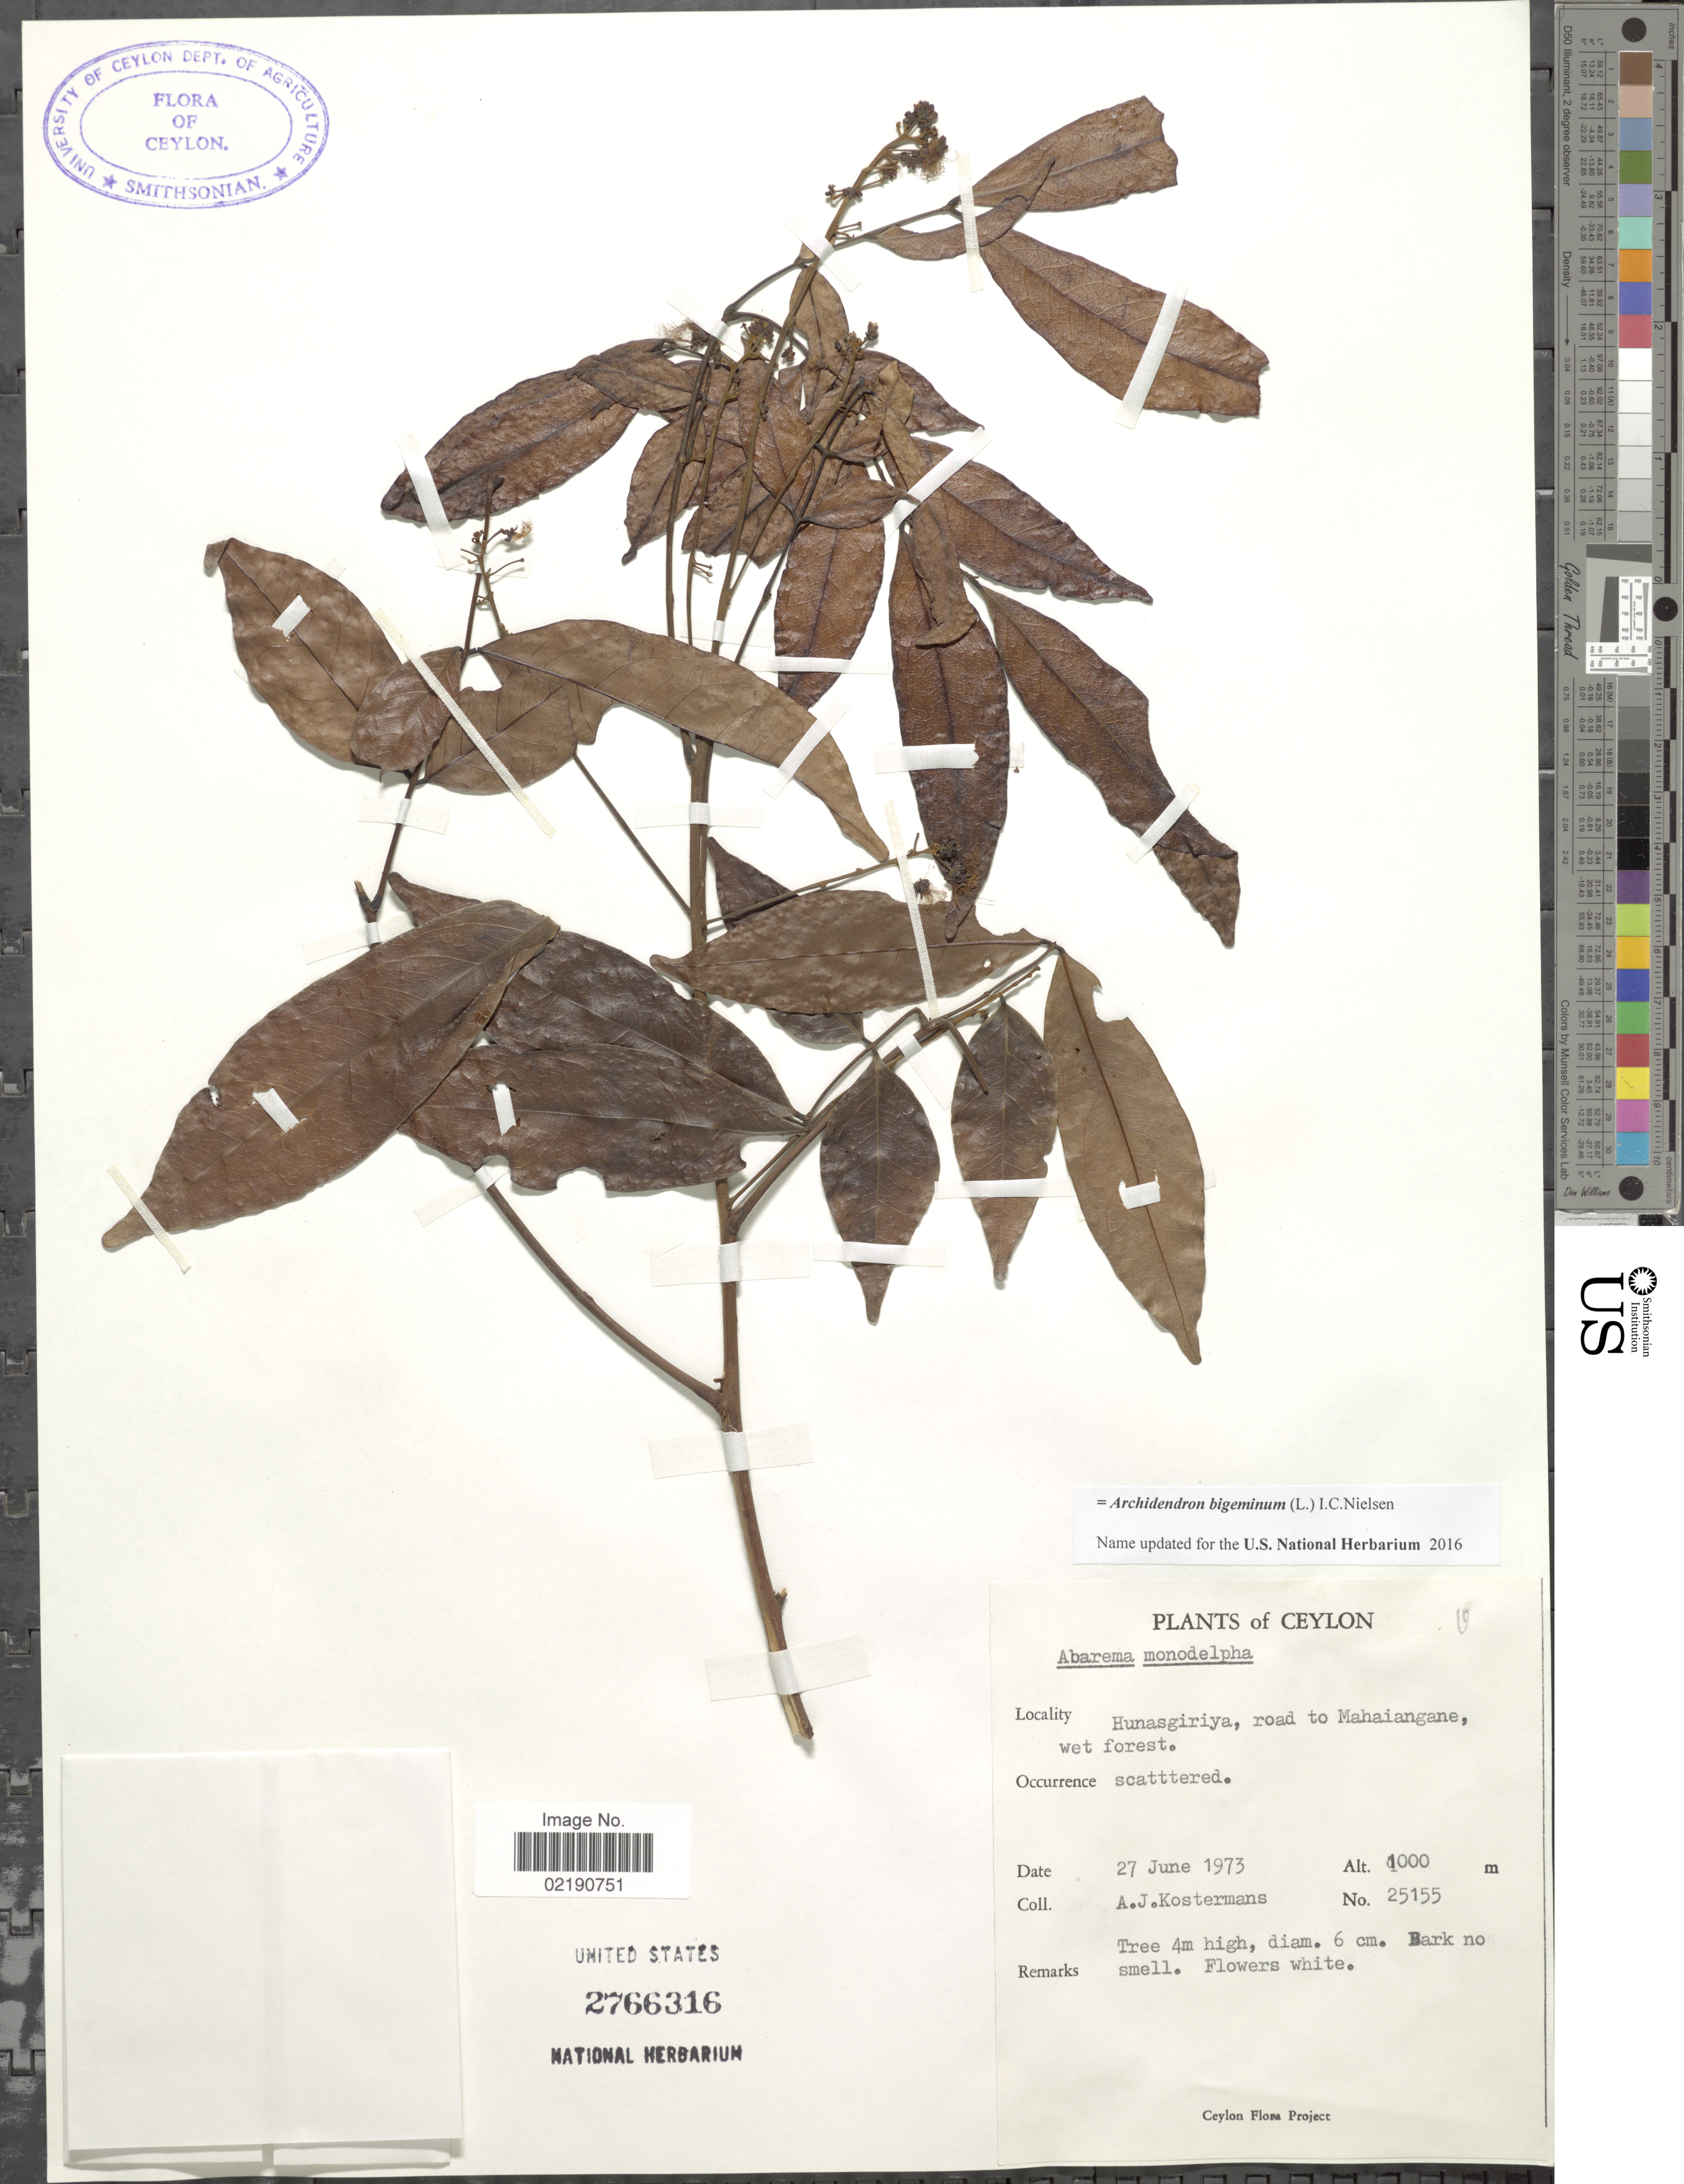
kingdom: Plantae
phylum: Tracheophyta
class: Magnoliopsida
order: Fabales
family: Fabaceae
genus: Archidendron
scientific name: Archidendron bigeminum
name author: I.C. Nielsen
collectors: A. J. G. Kostermans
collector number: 25155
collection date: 1973-06-27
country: Sri Lanka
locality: Ceylon, Hunasgiriya, road to Mahaiangane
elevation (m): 1000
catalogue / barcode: US 2766316